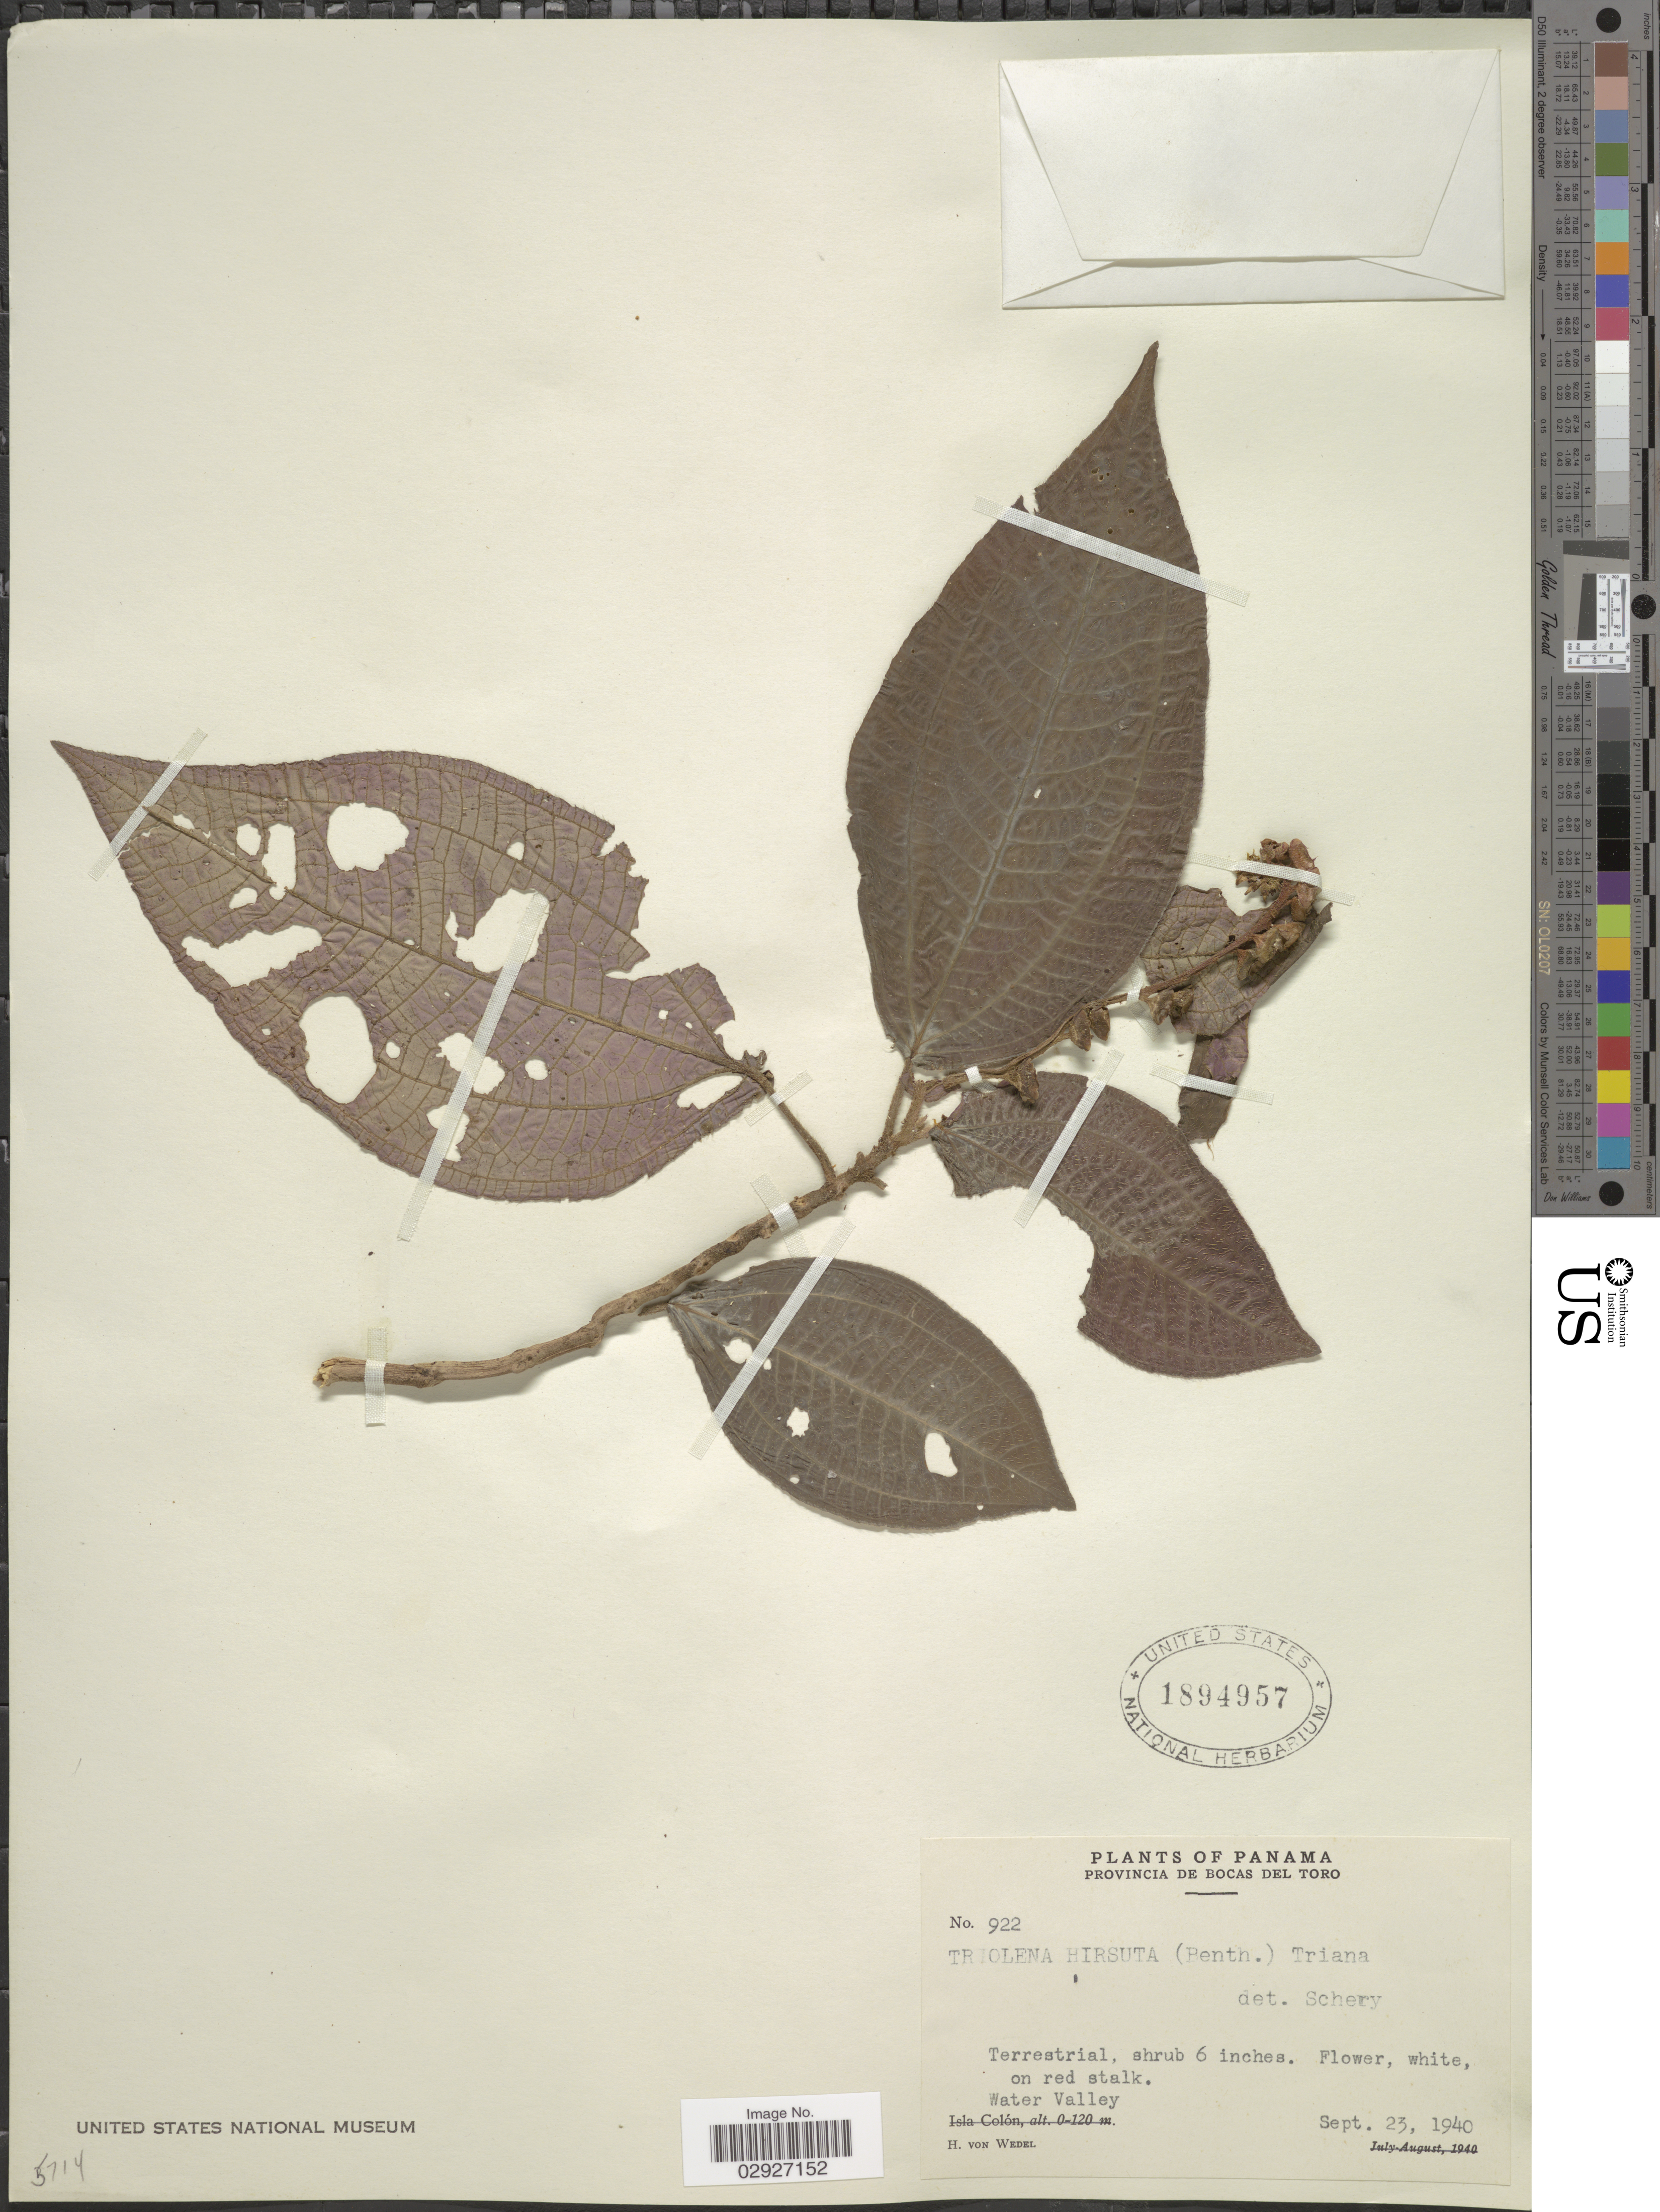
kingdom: Plantae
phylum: Tracheophyta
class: Magnoliopsida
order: Myrtales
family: Melastomataceae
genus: Triolena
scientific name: Triolena hirsuta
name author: (Benth.) Triana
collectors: H. von Wedel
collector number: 922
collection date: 1940-09-23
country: Panama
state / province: Bocas del Toro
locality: Water Valley.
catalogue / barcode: US 1894957